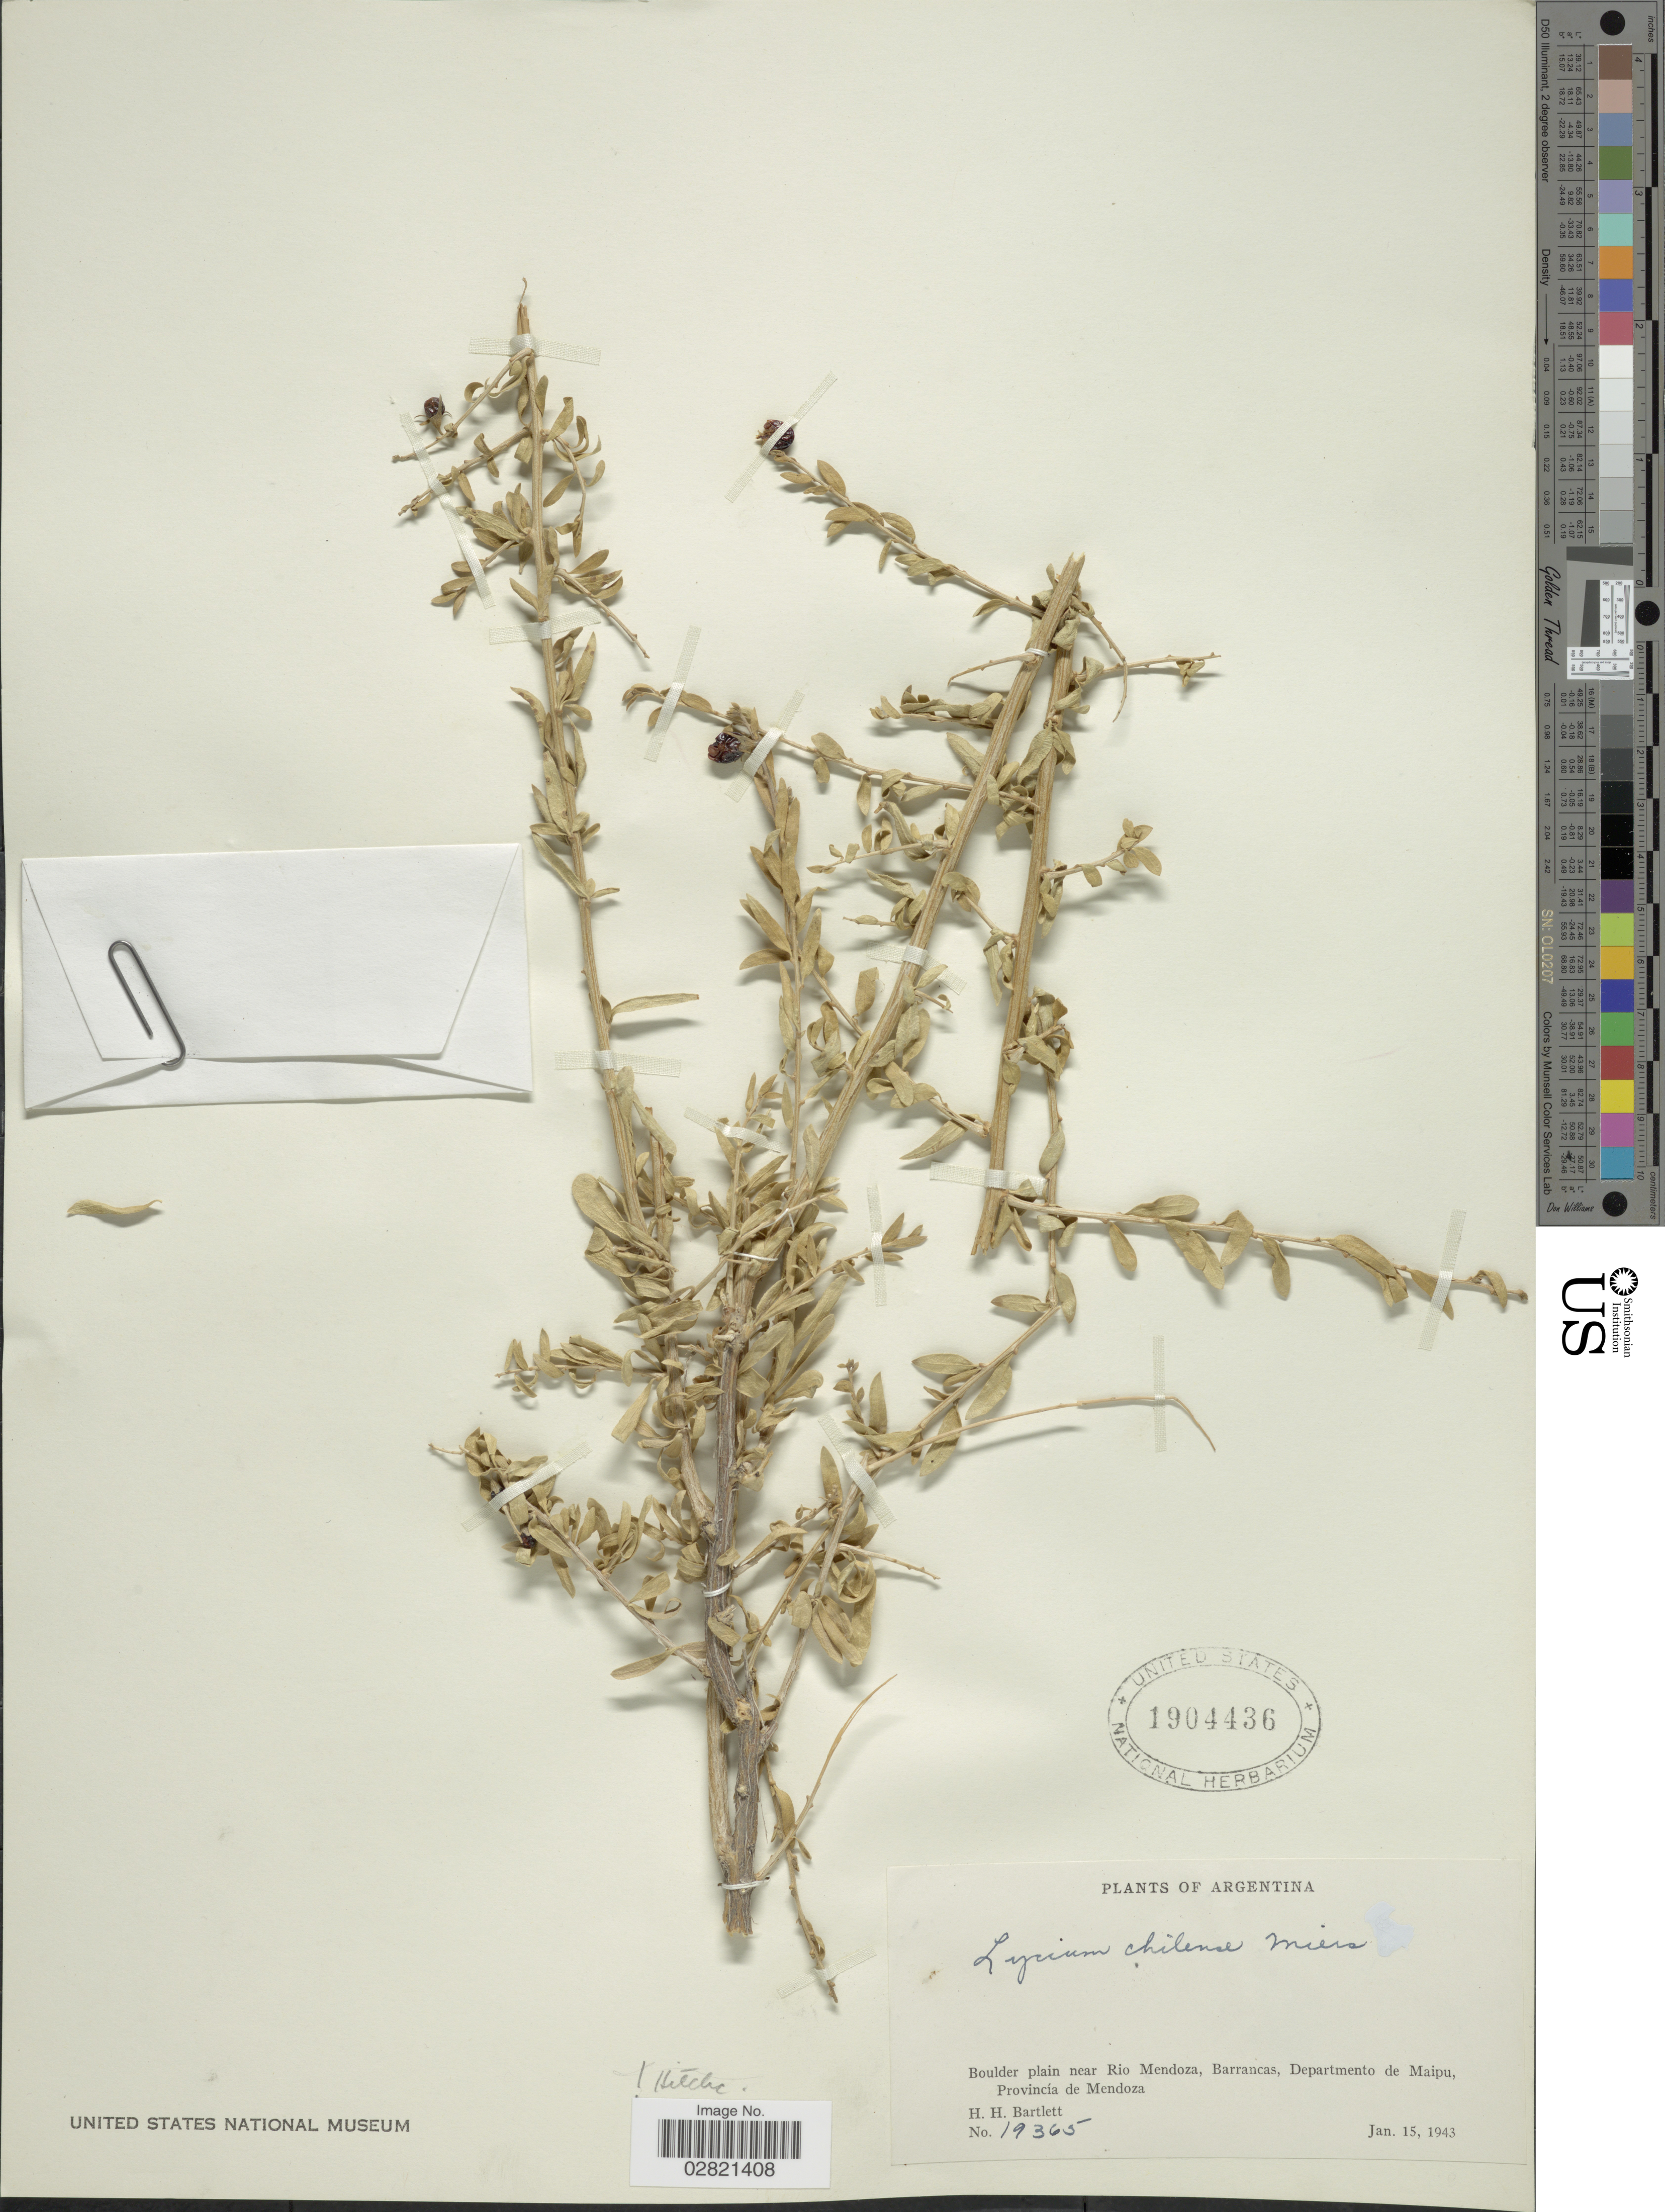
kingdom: Plantae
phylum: Tracheophyta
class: Magnoliopsida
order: Solanales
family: Solanaceae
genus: Lycium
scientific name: Lycium chilense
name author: Bertero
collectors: H. H. Bartlett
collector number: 19365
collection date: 1943-01-15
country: Argentina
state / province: Mendoza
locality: Boulder plain near Rio Mendoza, Barrancas, Departamento de Maipu, Provincía de Mendoza.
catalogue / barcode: US 1904436